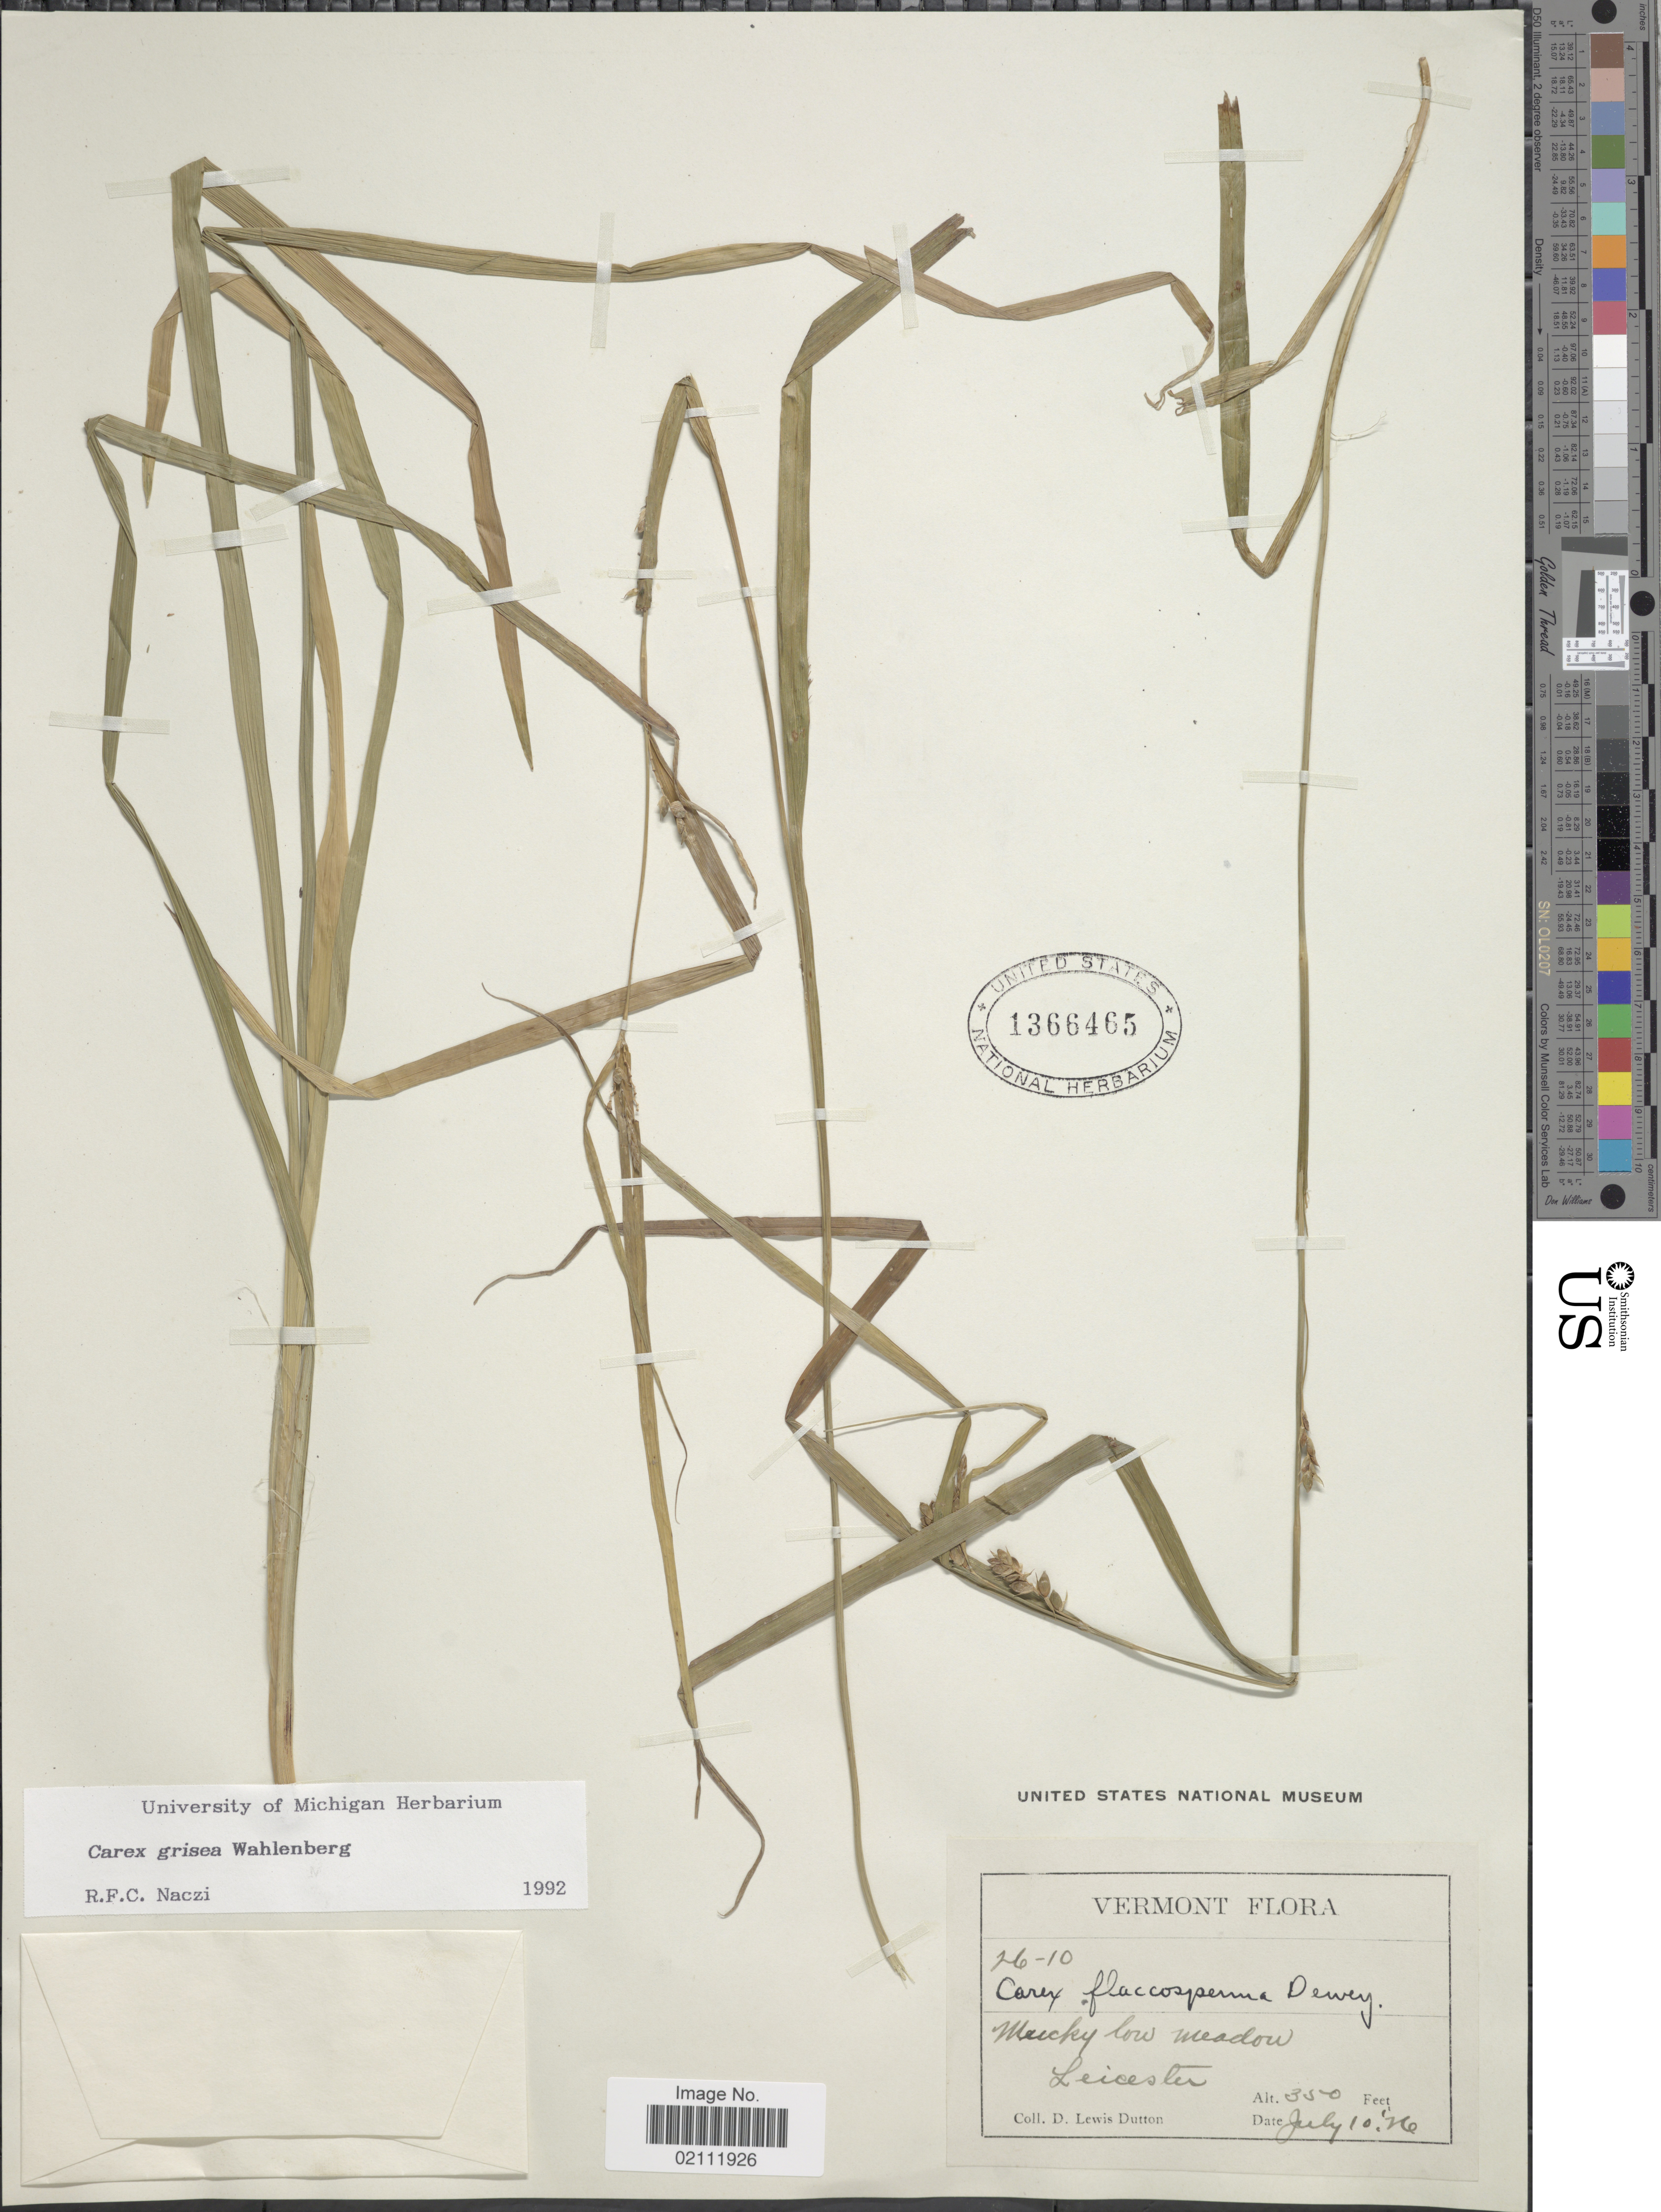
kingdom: Plantae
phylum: Tracheophyta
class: Liliopsida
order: Poales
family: Cyperaceae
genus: Carex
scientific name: Carex grisea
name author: Wahlenb.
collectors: D. Dutton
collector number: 26-10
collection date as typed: Transcribed d/m/y: 10/7/96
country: United States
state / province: Vermont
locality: Leicester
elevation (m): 107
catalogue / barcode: US 1366465